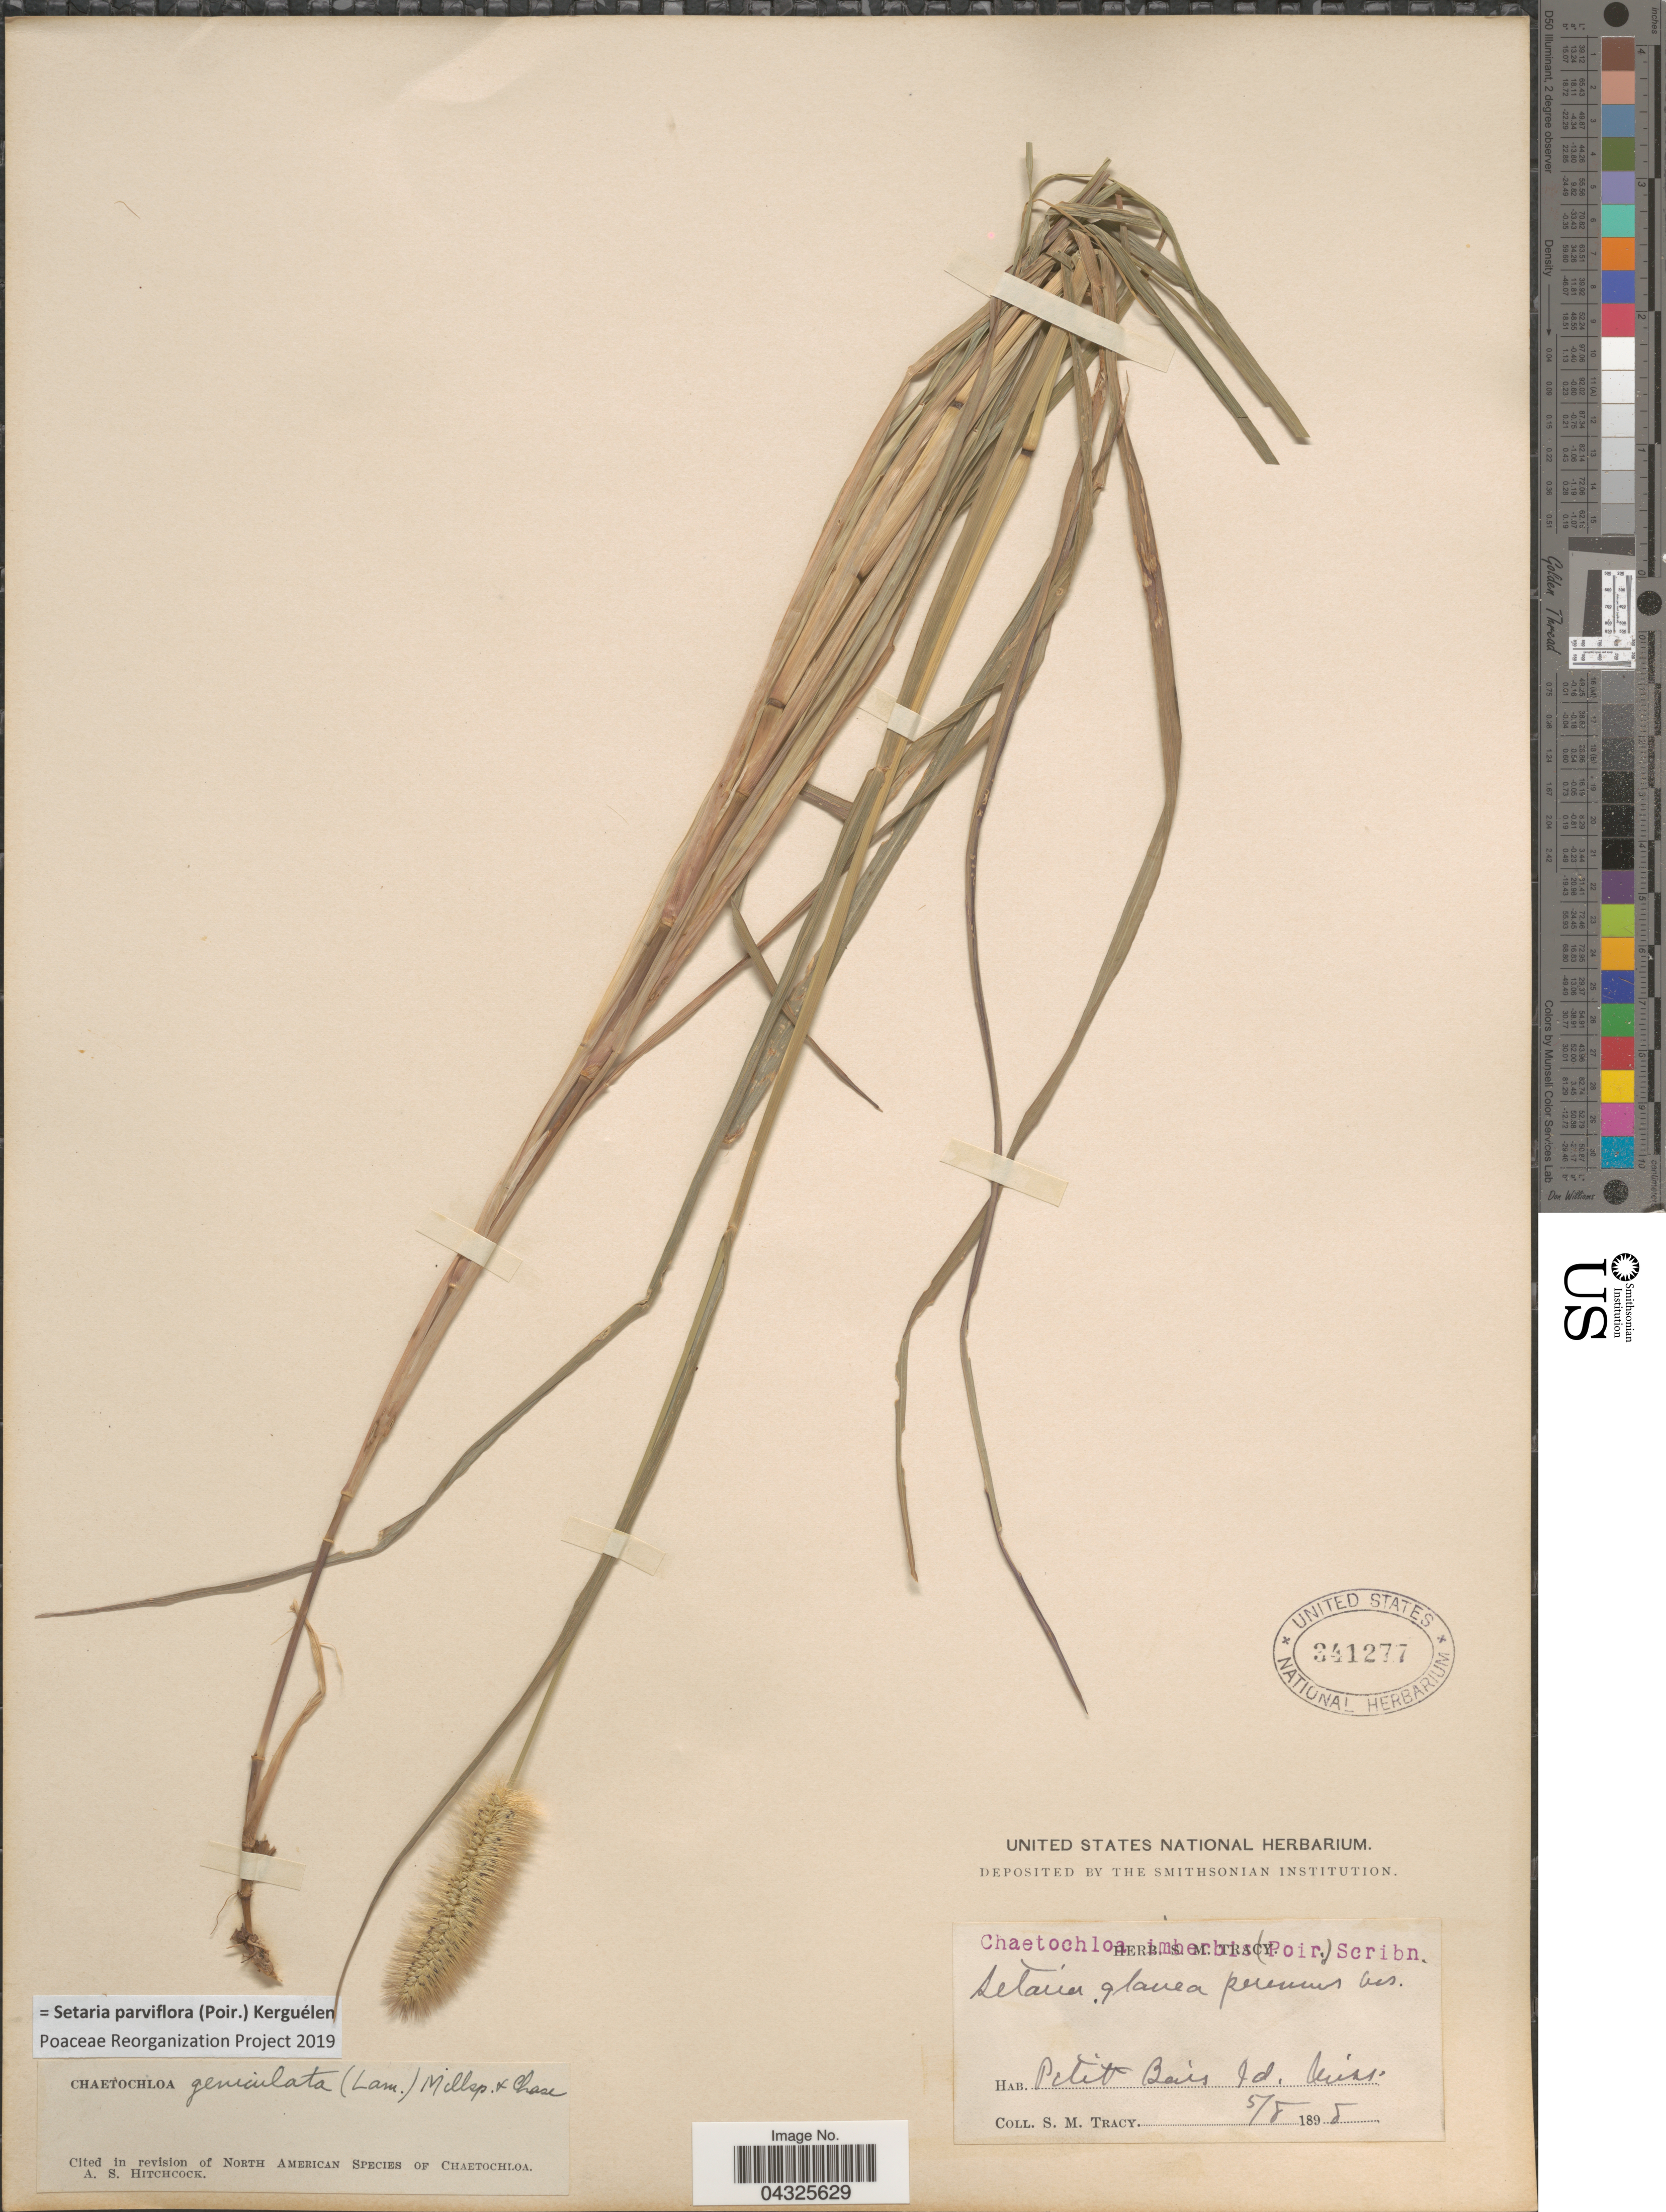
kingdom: Plantae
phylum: Tracheophyta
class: Liliopsida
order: Poales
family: Poaceae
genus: Setaria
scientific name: Setaria parviflora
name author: (Poir.) Kerguélen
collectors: S. M. Tracy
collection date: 1898-05-08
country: United States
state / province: Mississippi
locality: Petit Bois Id.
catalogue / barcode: US 341277